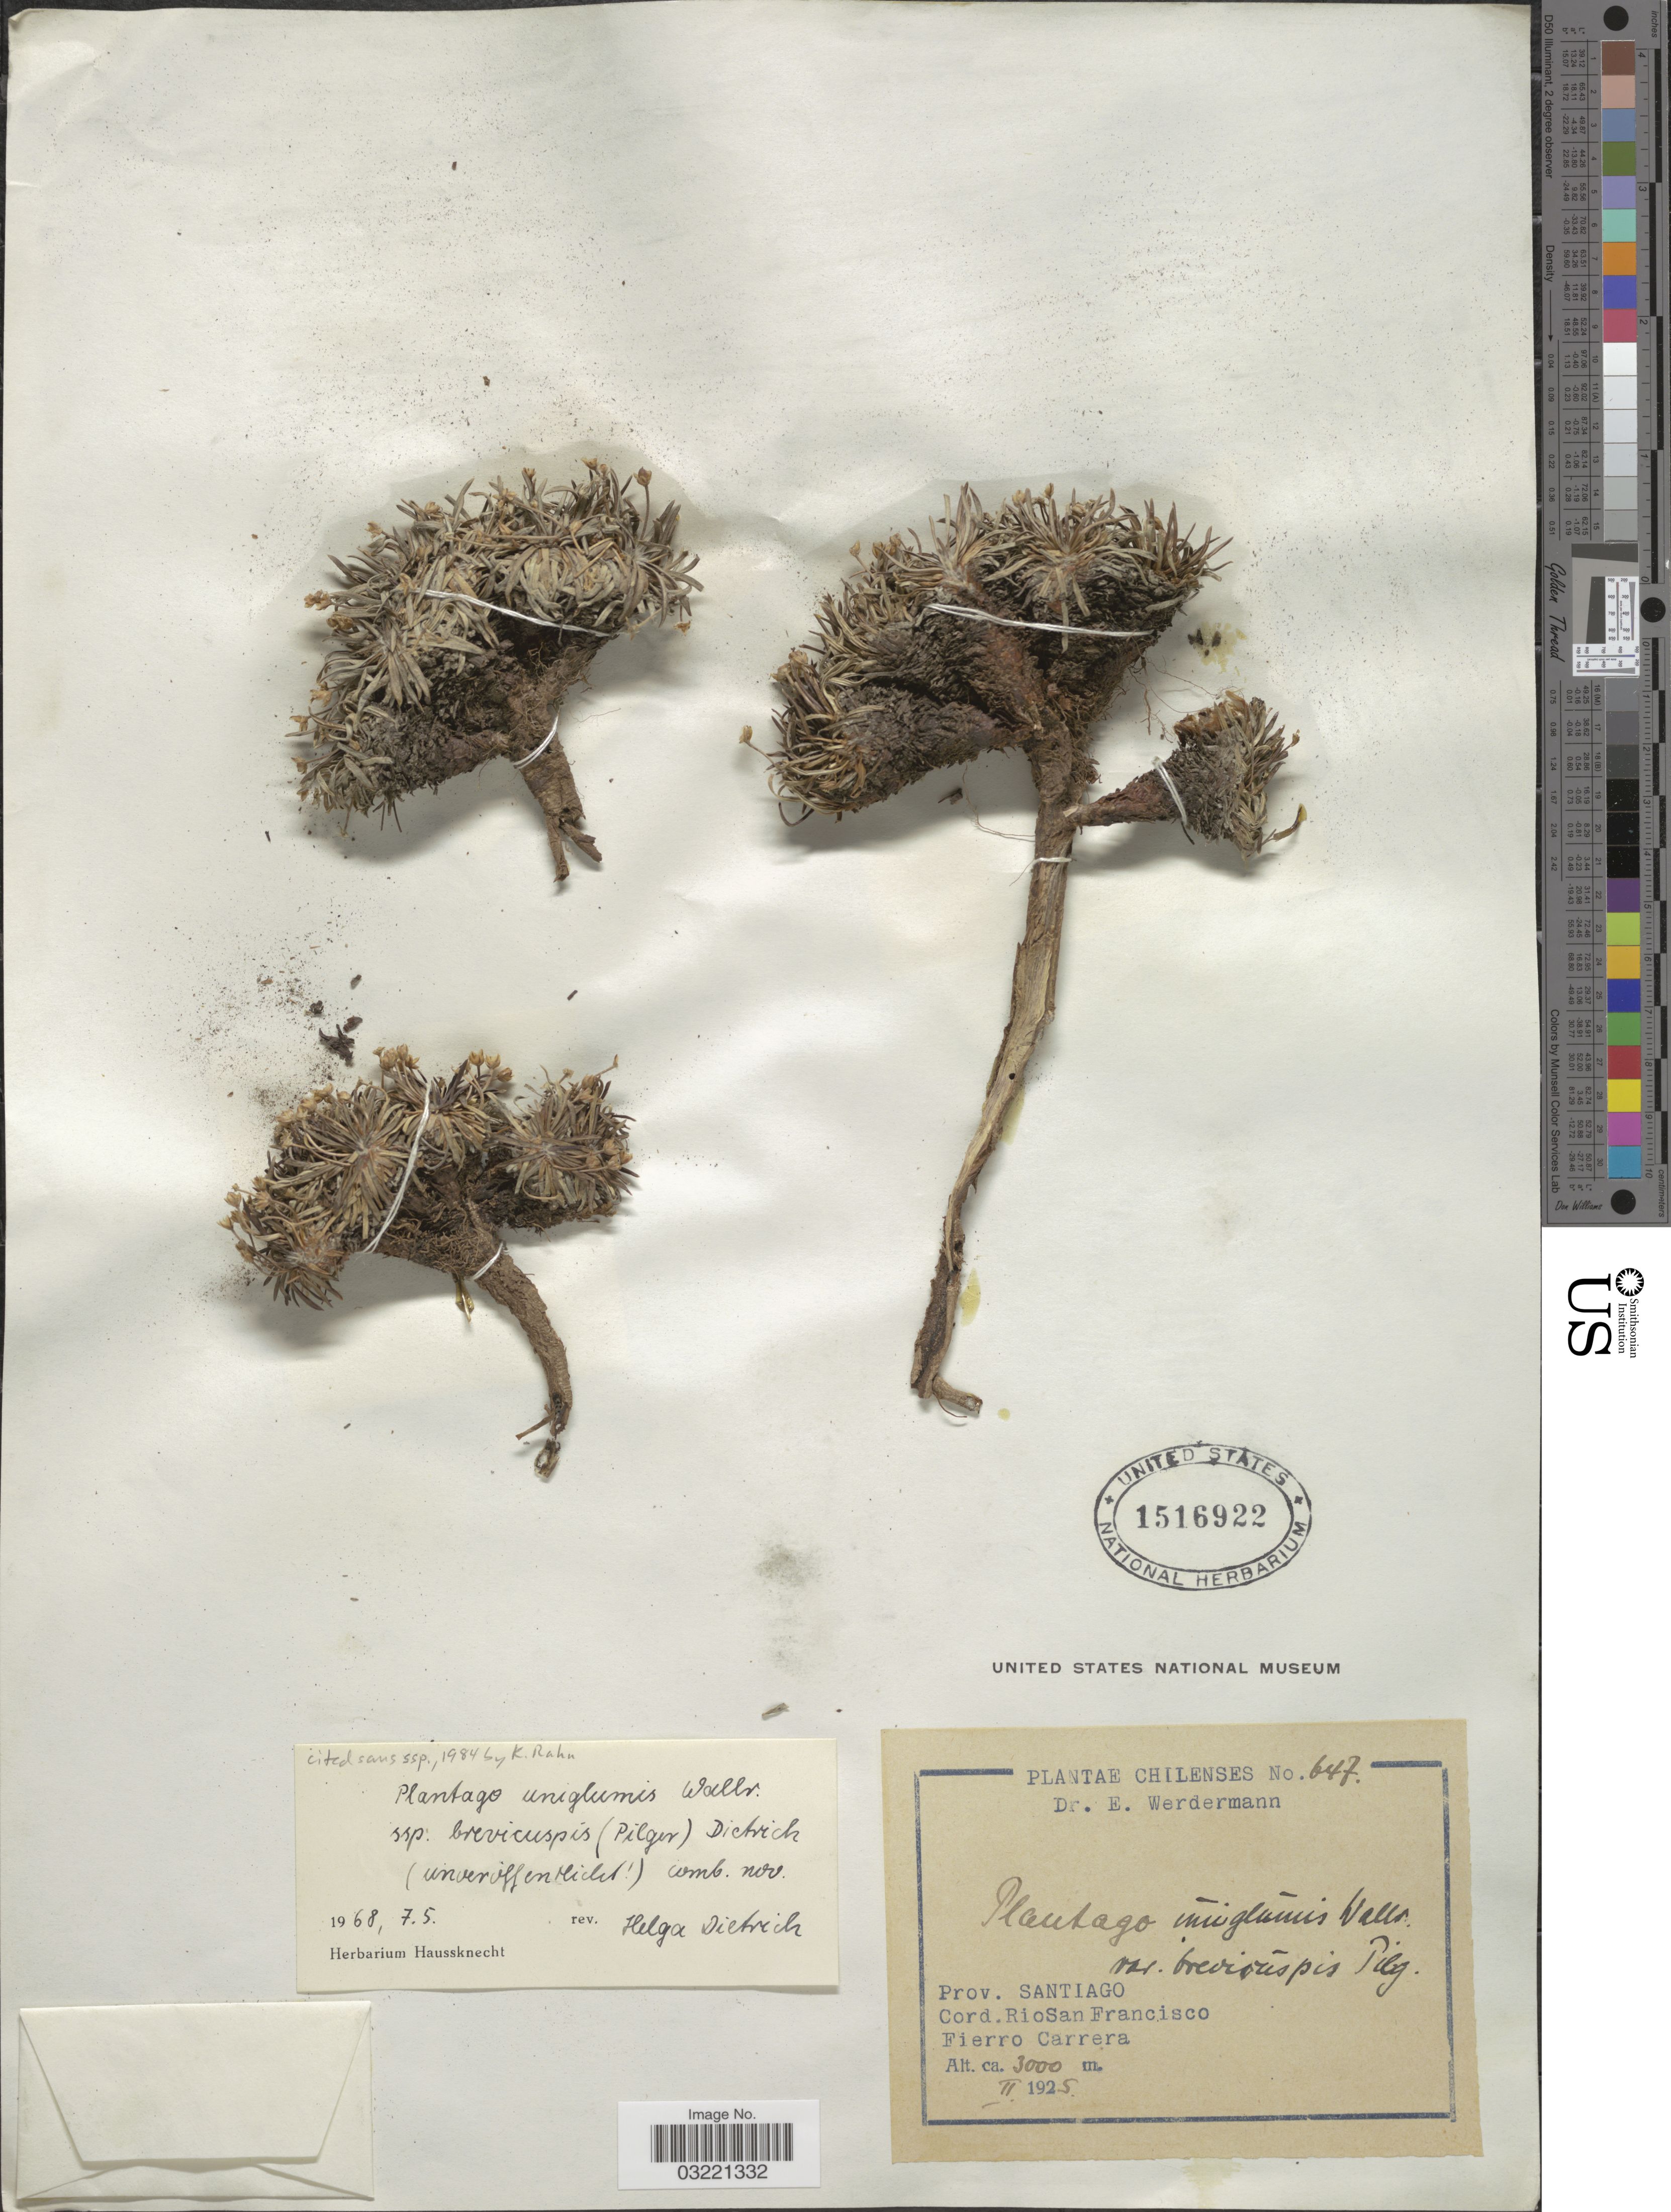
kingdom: Plantae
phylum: Tracheophyta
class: Magnoliopsida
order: Lamiales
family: Plantaginaceae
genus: Plantago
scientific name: Plantago uniglumis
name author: Wallr. ex Walp.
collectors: E. Werdermann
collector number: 647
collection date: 1925-02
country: Chile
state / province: Región Metropolitana (RM)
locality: Prov. Santiago, Cord. Rio San Francisco, Fierro Carrera.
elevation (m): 3000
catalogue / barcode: US 1516922